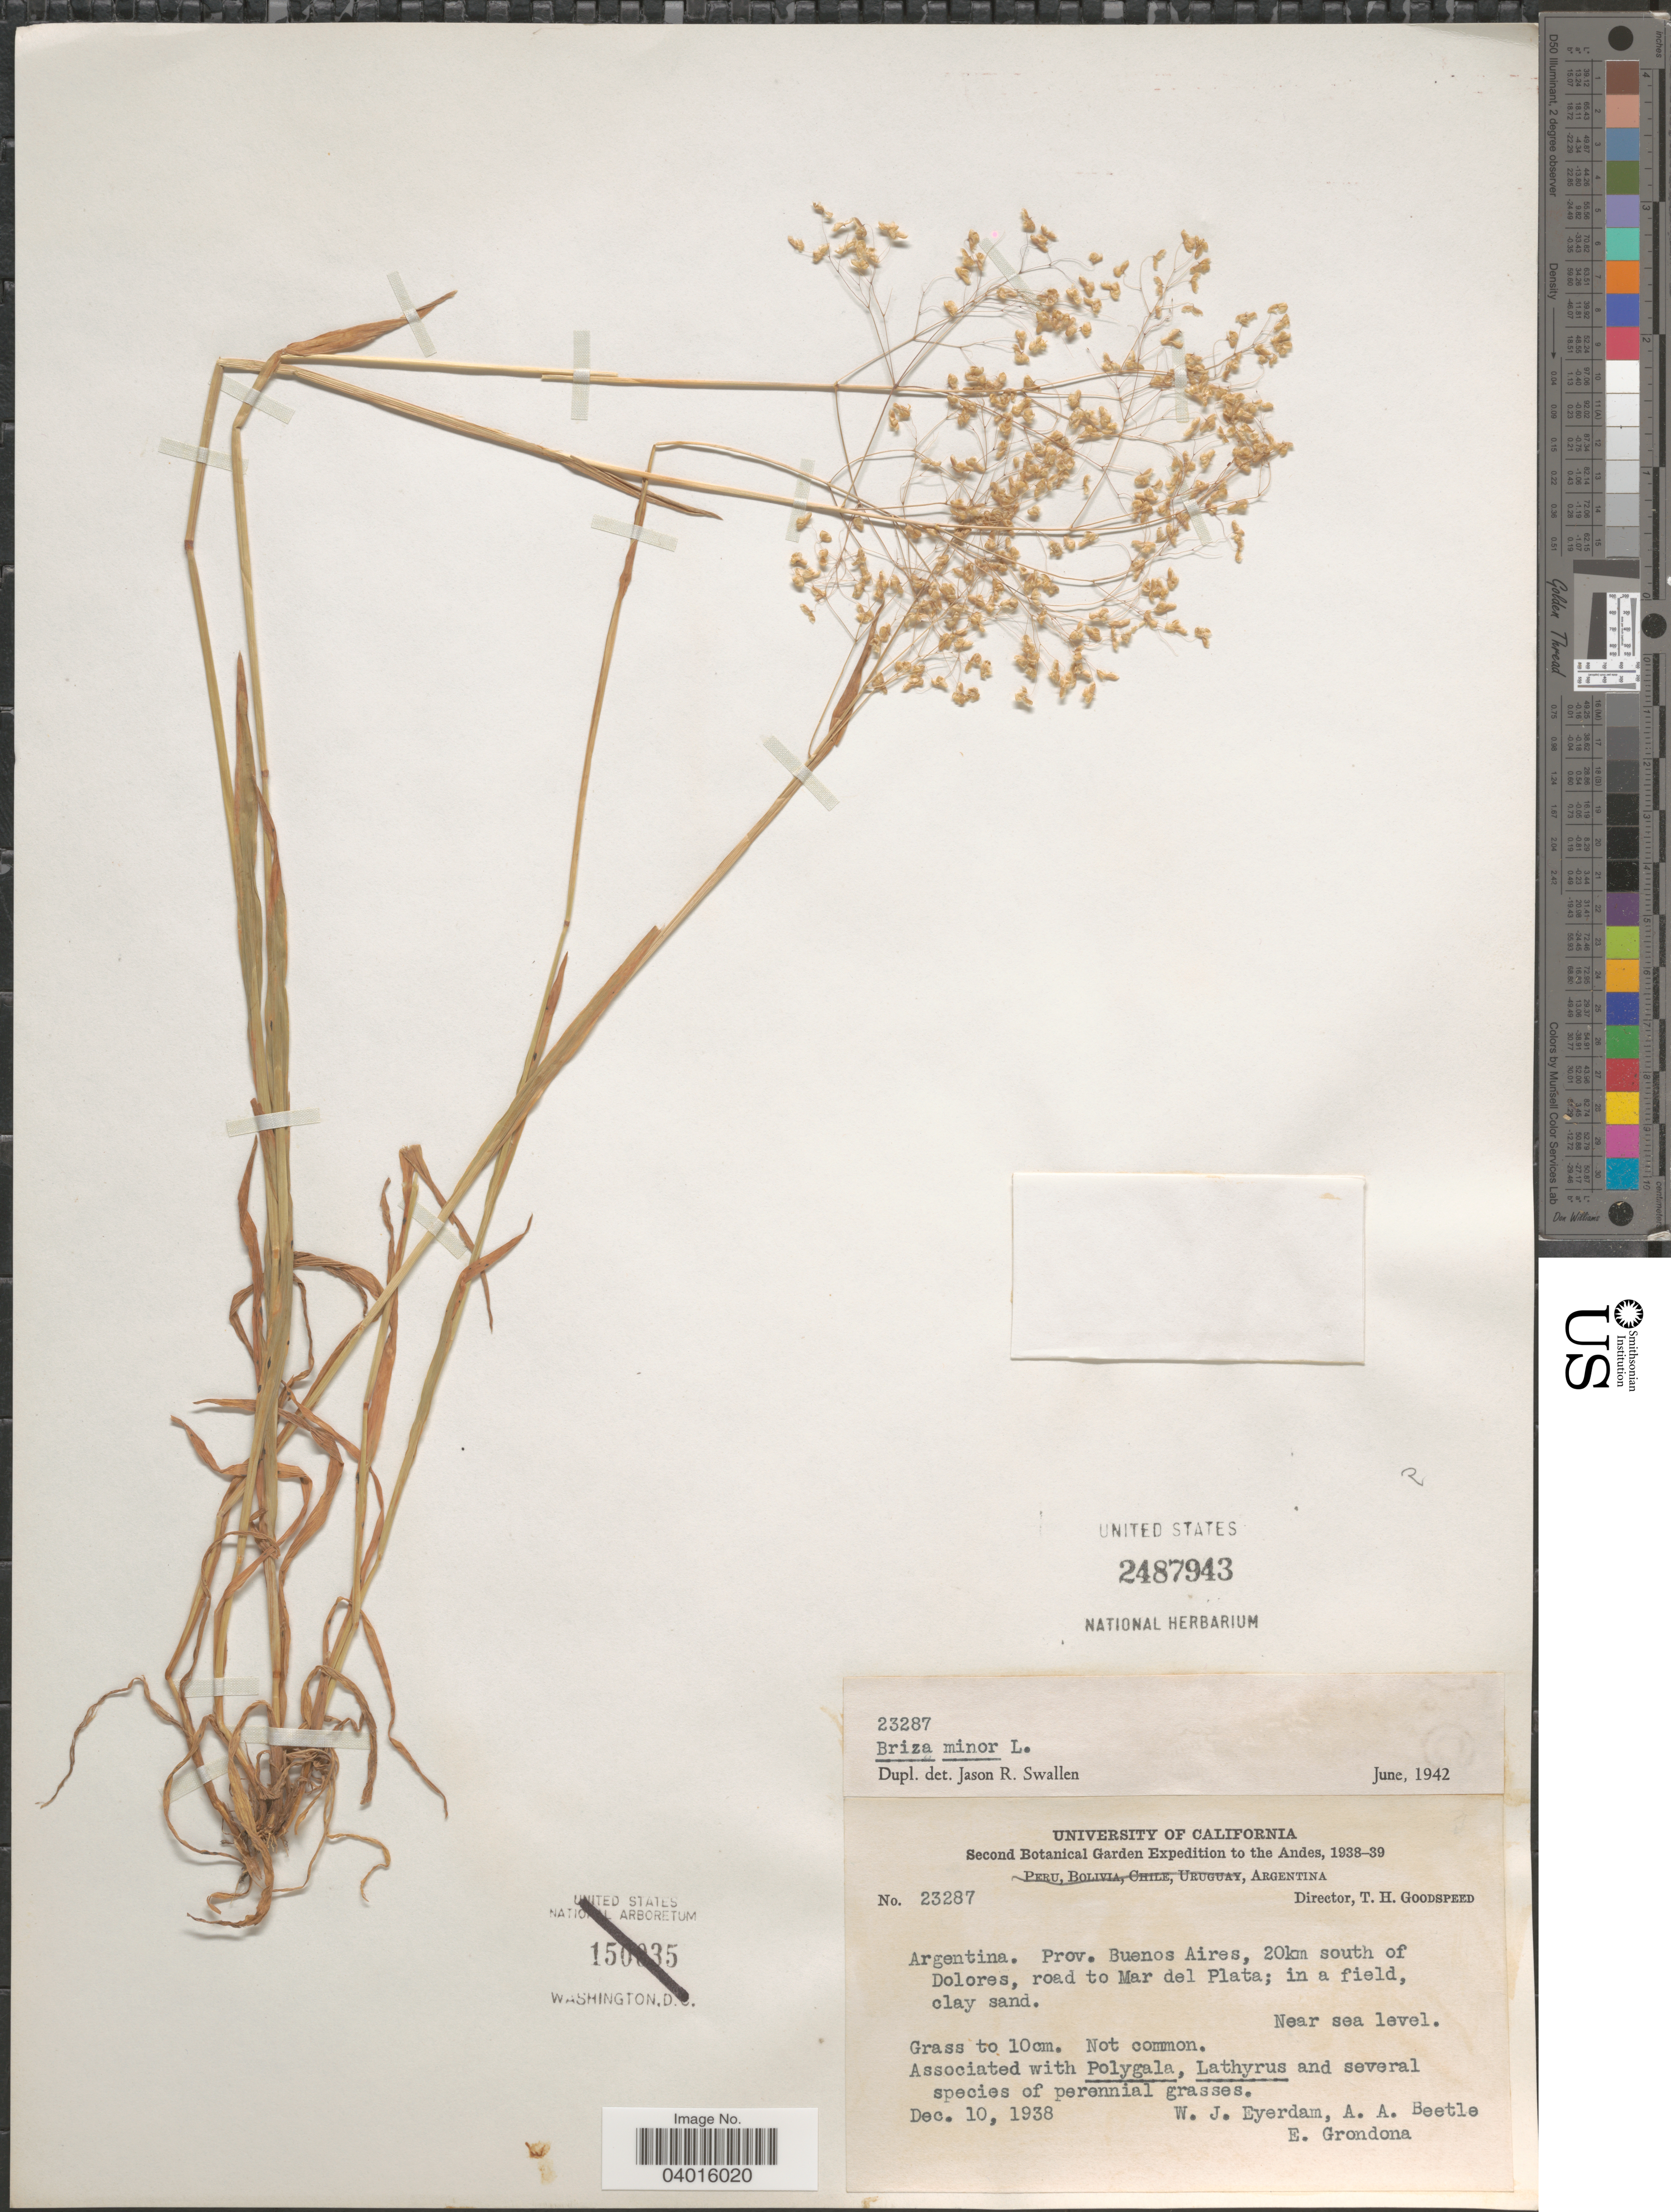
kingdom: Plantae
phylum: Tracheophyta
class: Liliopsida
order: Poales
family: Poaceae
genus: Briza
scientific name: Briza minor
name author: L.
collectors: W. J. Eyerdam, A. A. Beetle & E. Grondona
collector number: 23287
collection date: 1938-12-10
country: Argentina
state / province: Buenos Aires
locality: The Andes. 20km south of Dolores, road to Mar del Plata.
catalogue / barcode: US 2487943